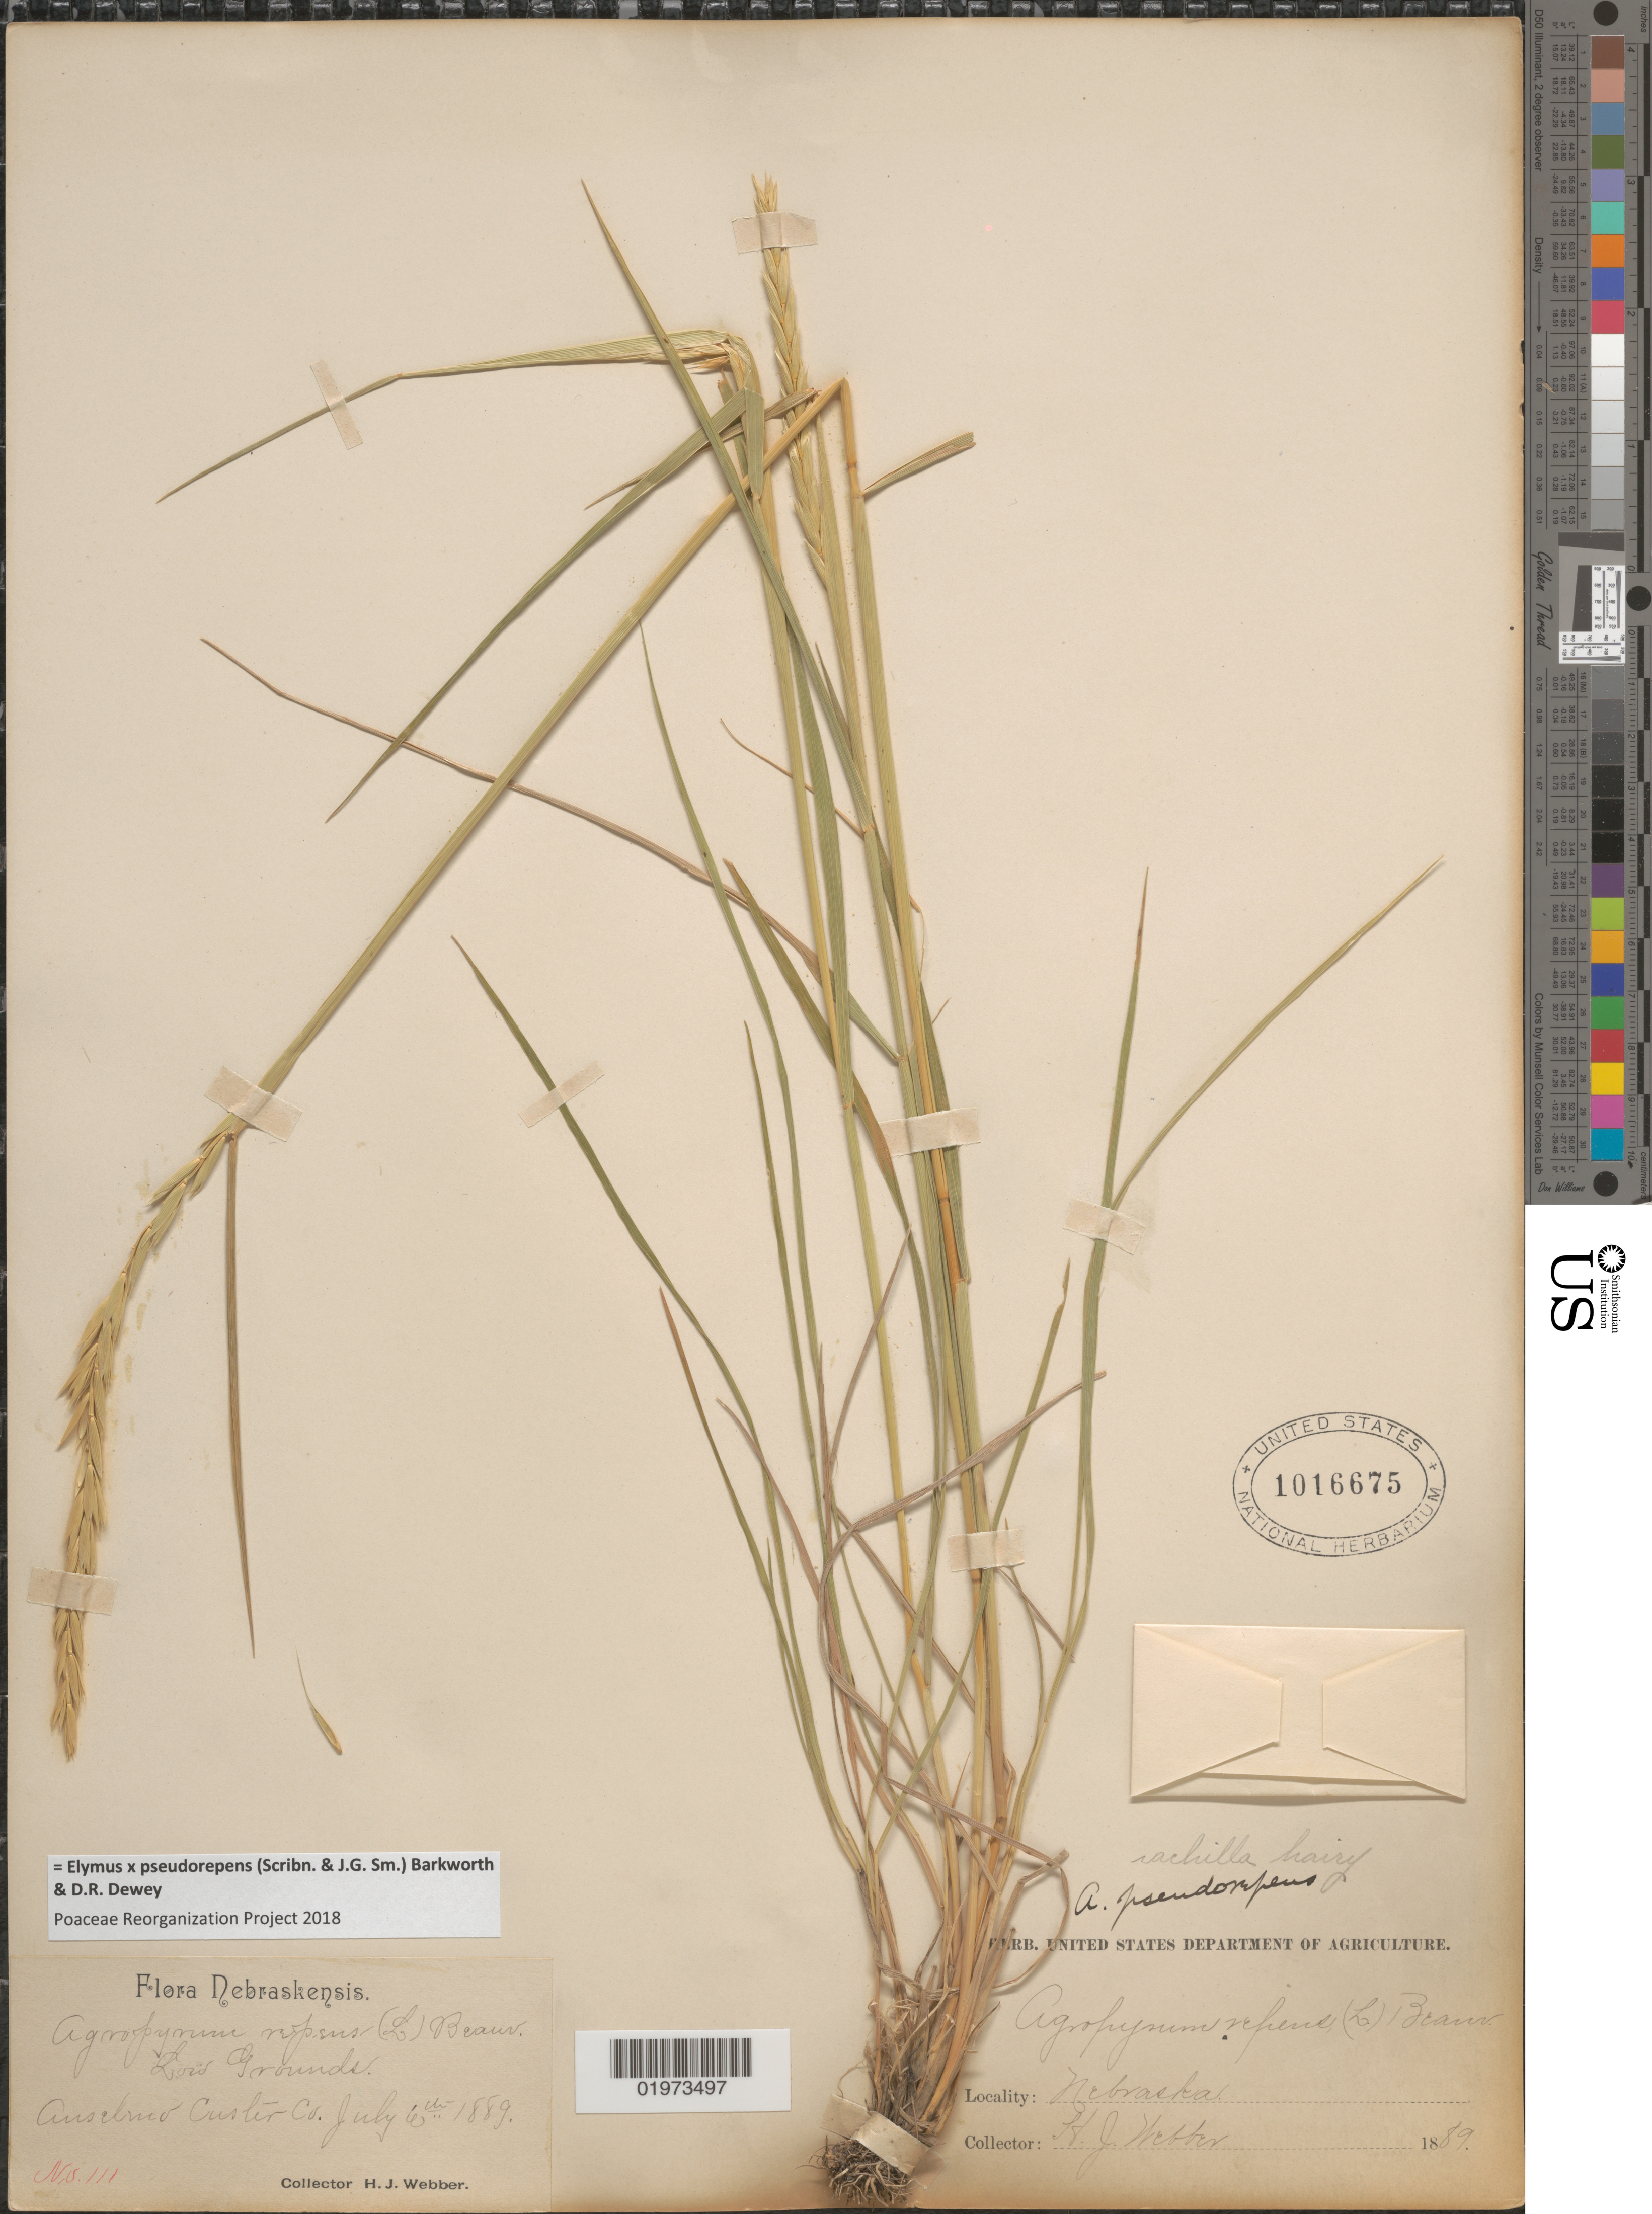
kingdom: Plantae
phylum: Tracheophyta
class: Liliopsida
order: Poales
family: Poaceae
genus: Elymus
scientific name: Elymus x pseudorepens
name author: (Scribn. & J.G. Sm.) Barkworth & Dewey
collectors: H. Webber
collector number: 111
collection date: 1889-07-06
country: United States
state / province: Nebraska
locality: Anselmo Custer Co.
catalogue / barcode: US 1016675